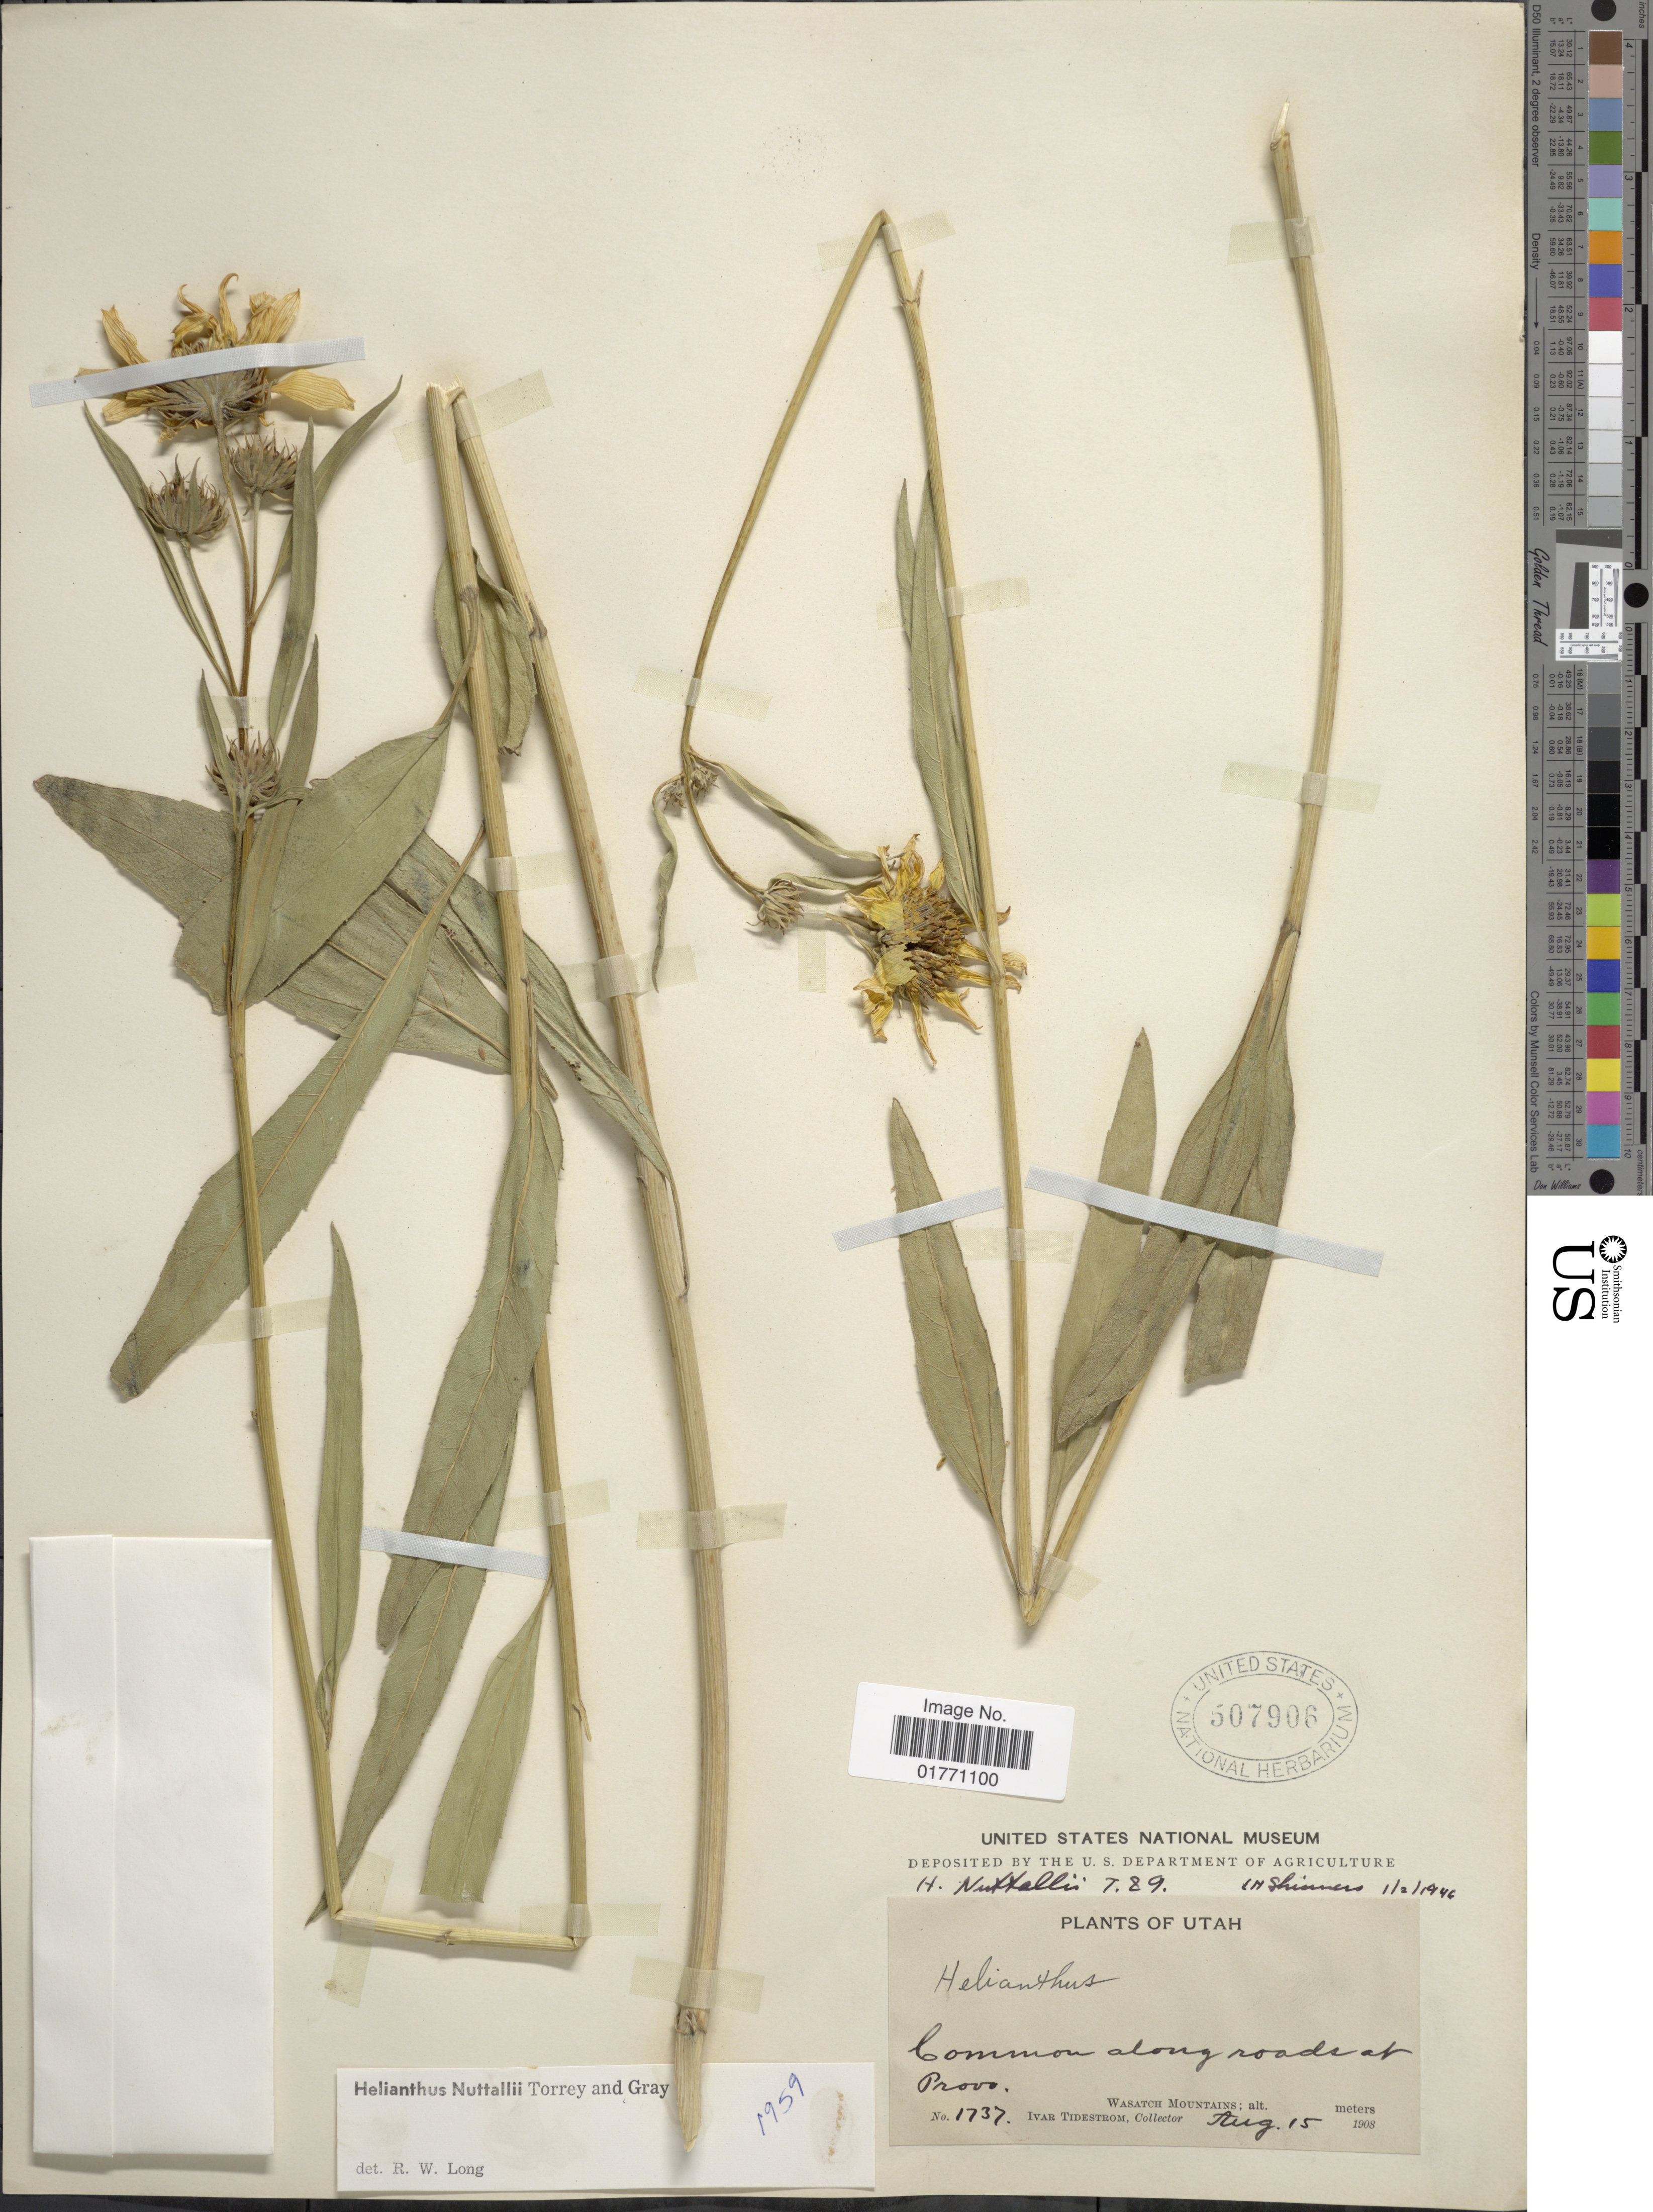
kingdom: Plantae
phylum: Tracheophyta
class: Magnoliopsida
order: Asterales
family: Asteraceae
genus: Helianthus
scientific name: Helianthus nuttallii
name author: Torr. & A. Gray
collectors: I. F. Tidestrom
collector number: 1737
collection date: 1908-08-15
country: United States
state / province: Utah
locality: Common along roads at Provo, Wasatch Mountains.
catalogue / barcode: US 507906